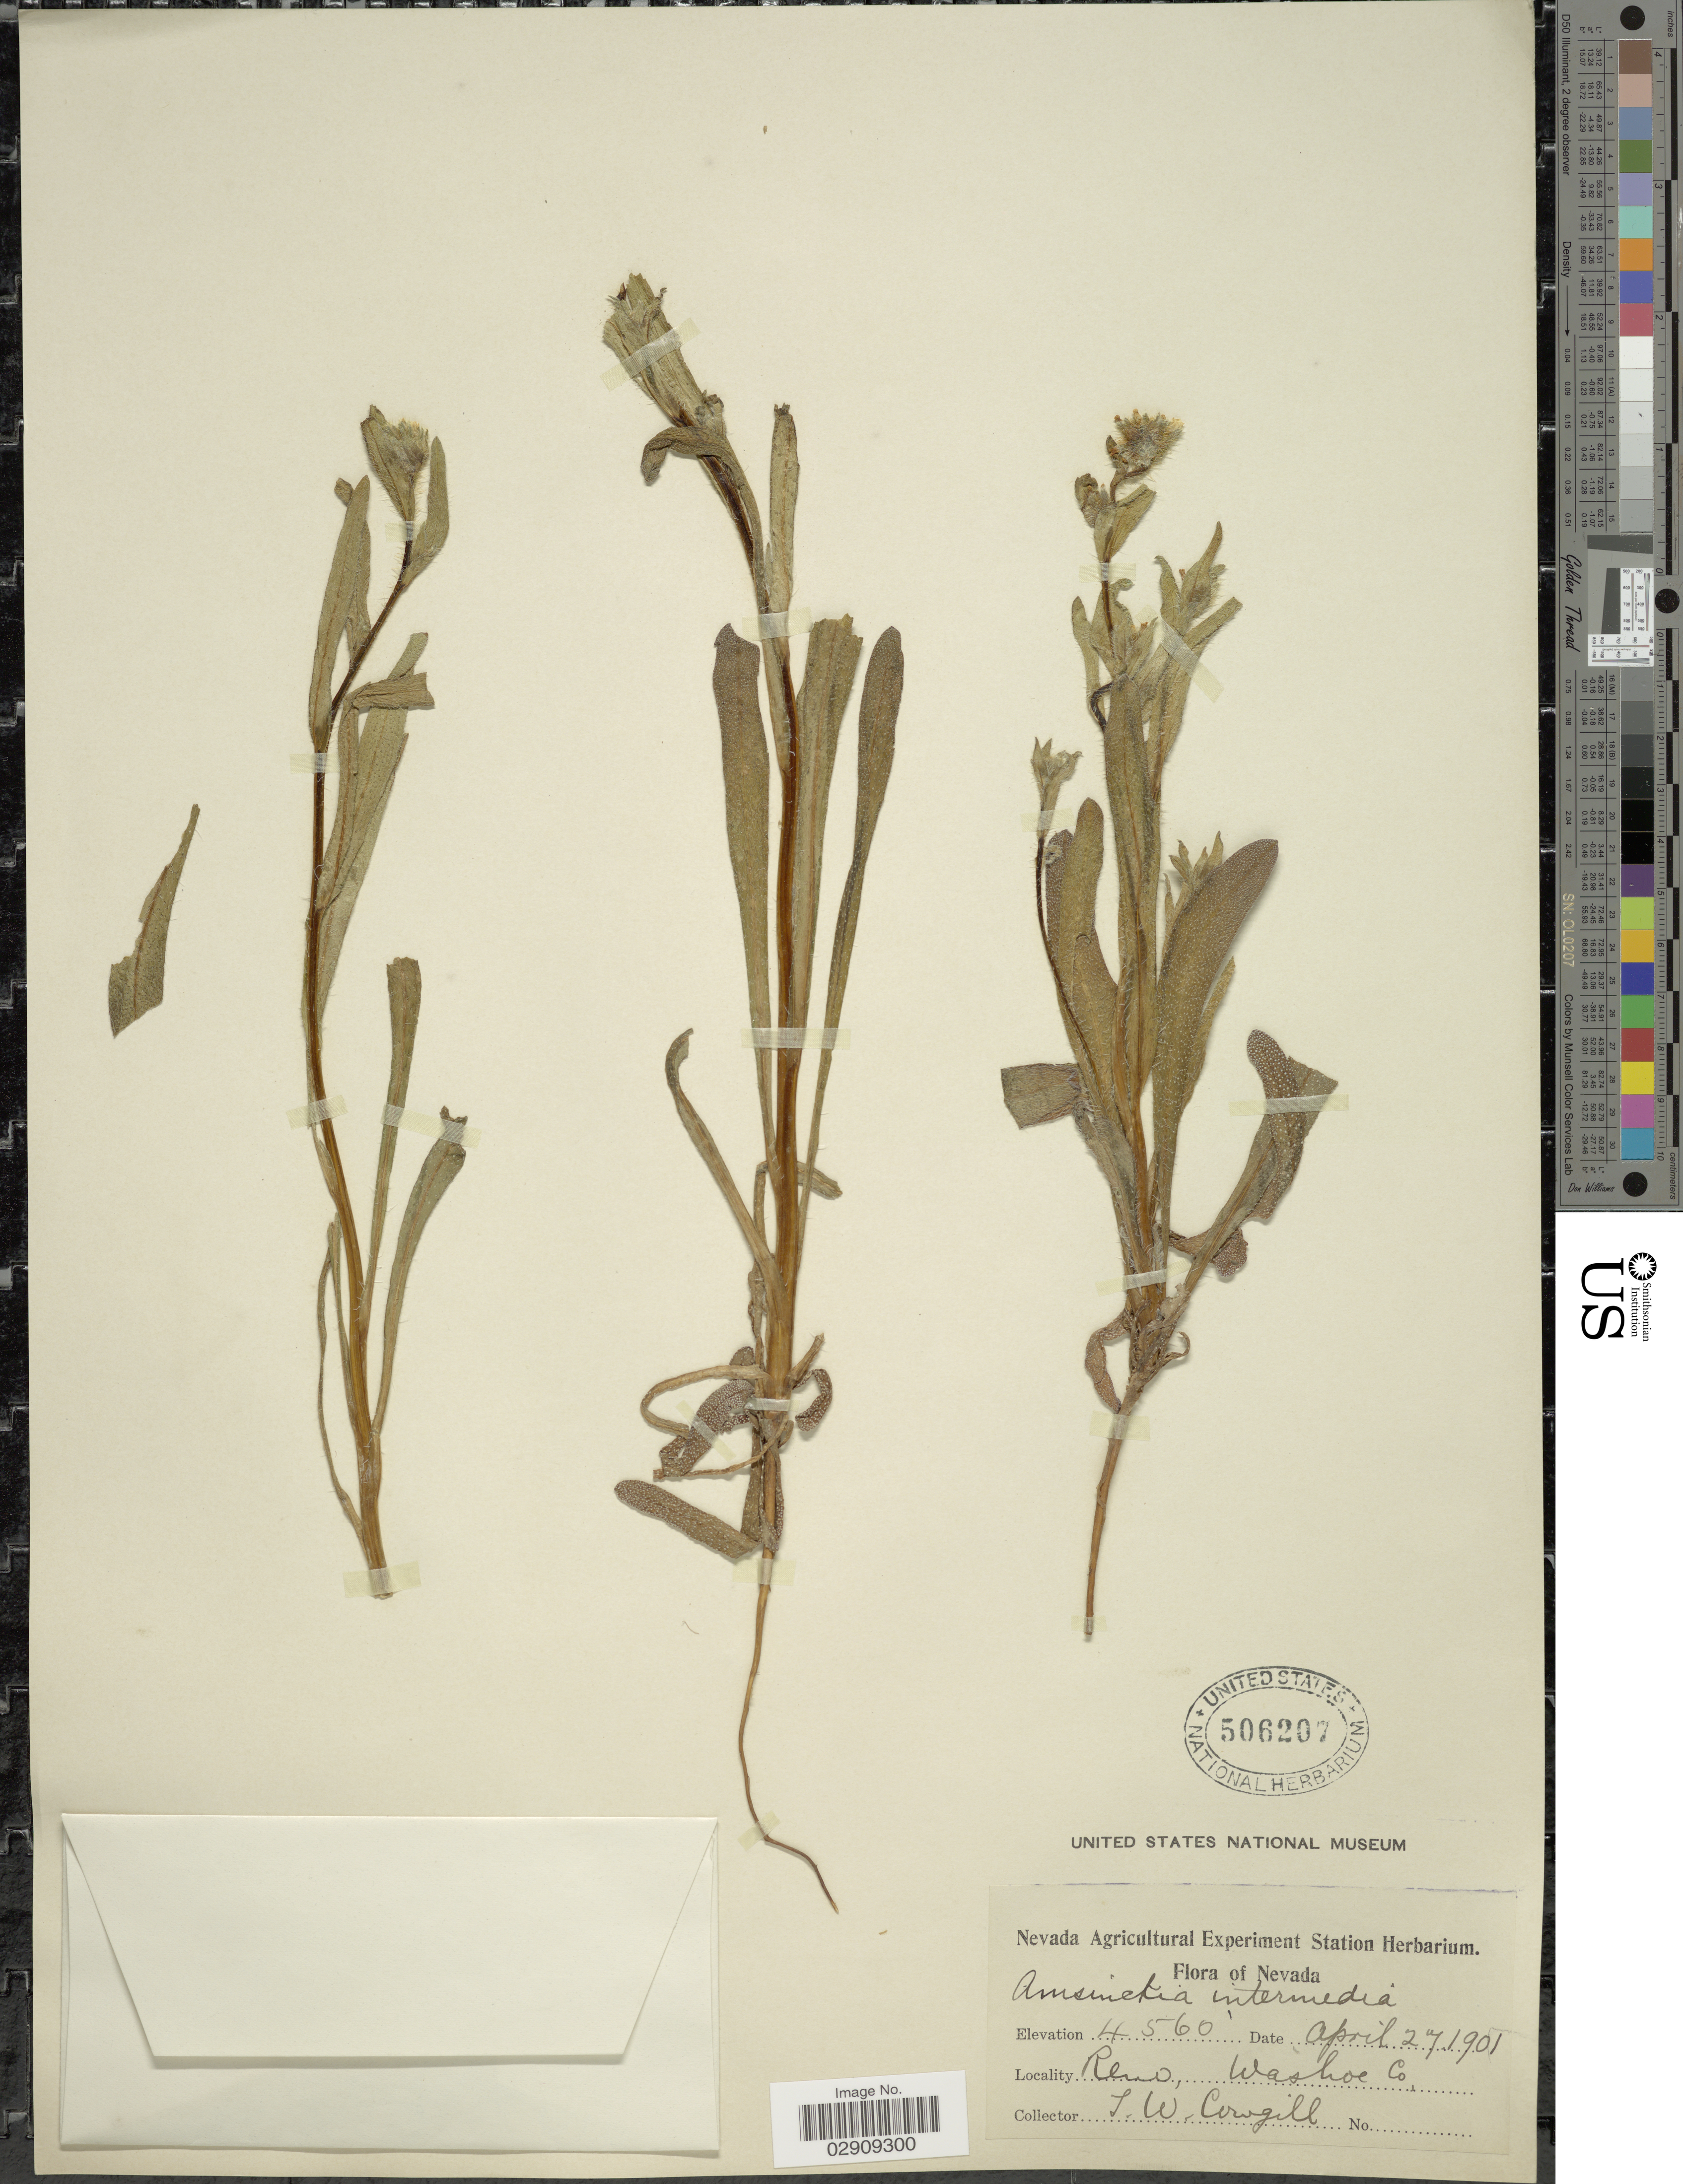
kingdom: Plantae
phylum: Tracheophyta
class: Magnoliopsida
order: Boraginales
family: Boraginaceae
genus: Amsinckia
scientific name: Amsinckia menziesii var. intermedia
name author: (Fisch. & C.A. Mey.) Ganders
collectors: T. Cowgill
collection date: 1901-04-27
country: United States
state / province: Nevada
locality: Reno, Washoe Co.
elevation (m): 1390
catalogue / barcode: US 506207